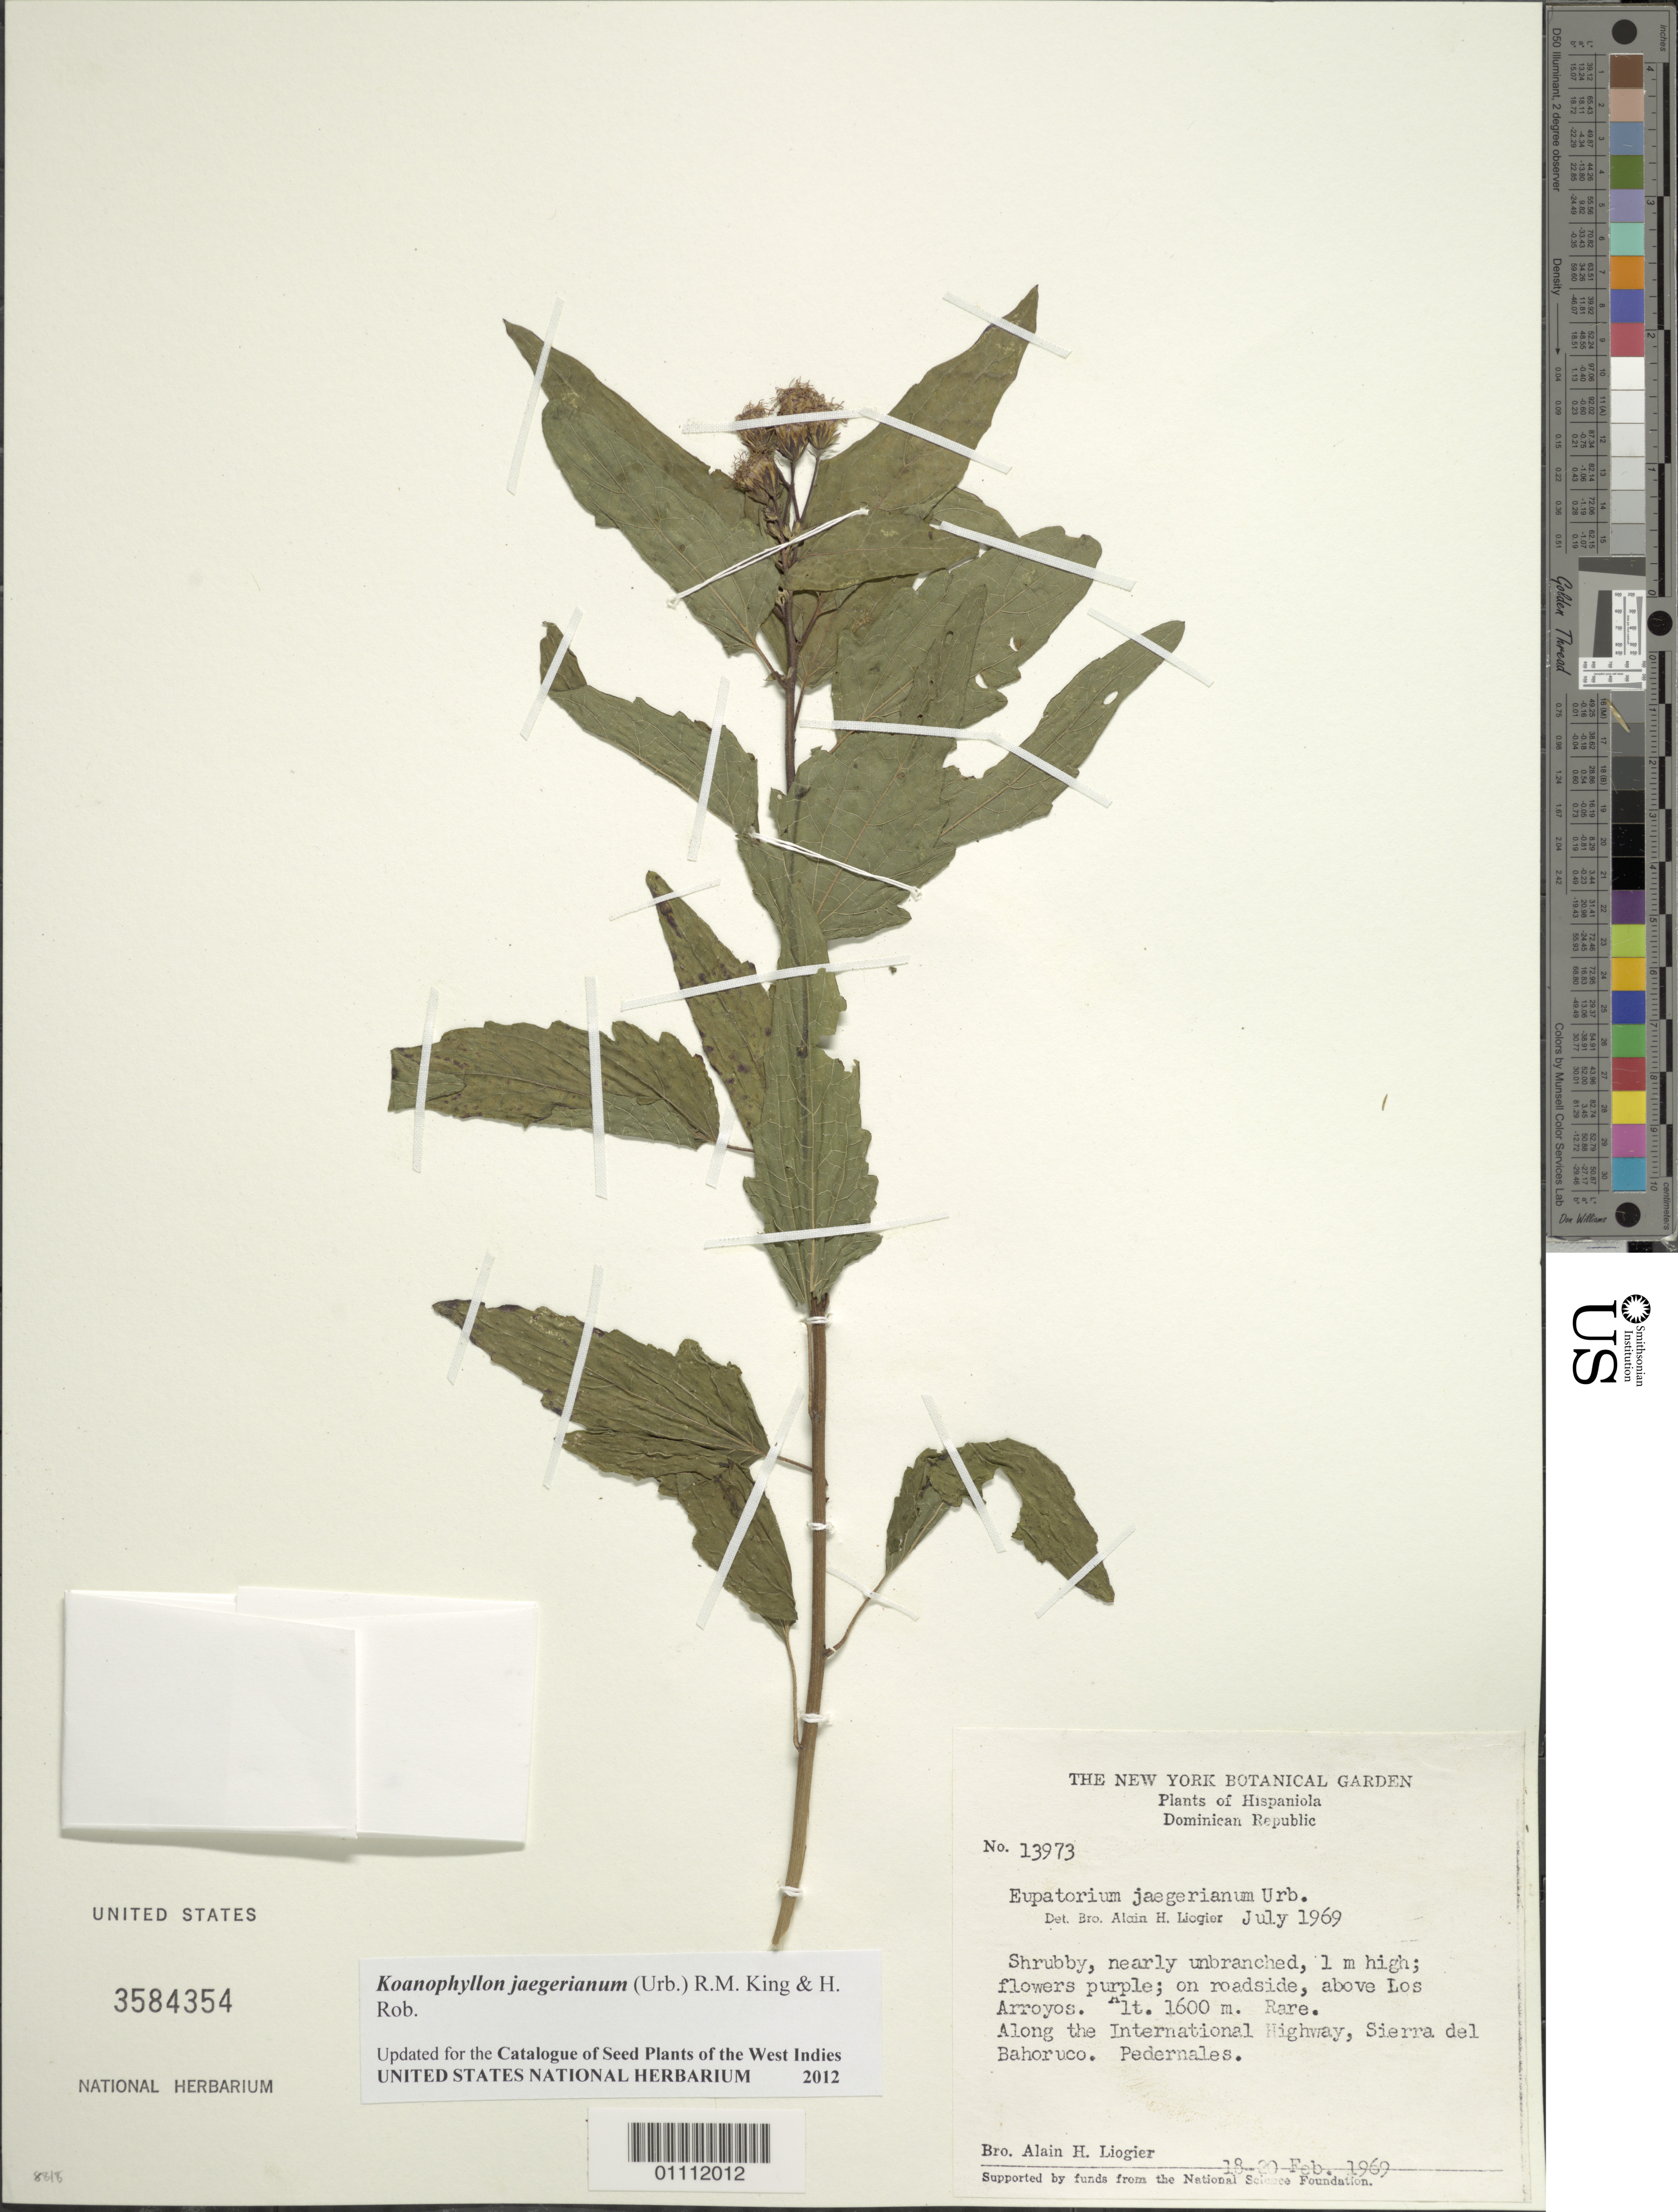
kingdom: Plantae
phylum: Tracheophyta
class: Magnoliopsida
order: Asterales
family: Asteraceae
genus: Koanophyllon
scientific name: Koanophyllon jaegerianum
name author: (Urb.) R.M. King & H. Rob.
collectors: A. H. Liogier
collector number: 13973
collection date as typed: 18 Feb 1969 to 20 Feb 1969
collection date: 1969-02-18/1969-02-20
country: Dominican Republic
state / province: Pedernales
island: Hispaniola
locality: Los Arroyos, above; along the International Highway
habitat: On roadside; rare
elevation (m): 1600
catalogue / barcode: US 3584354